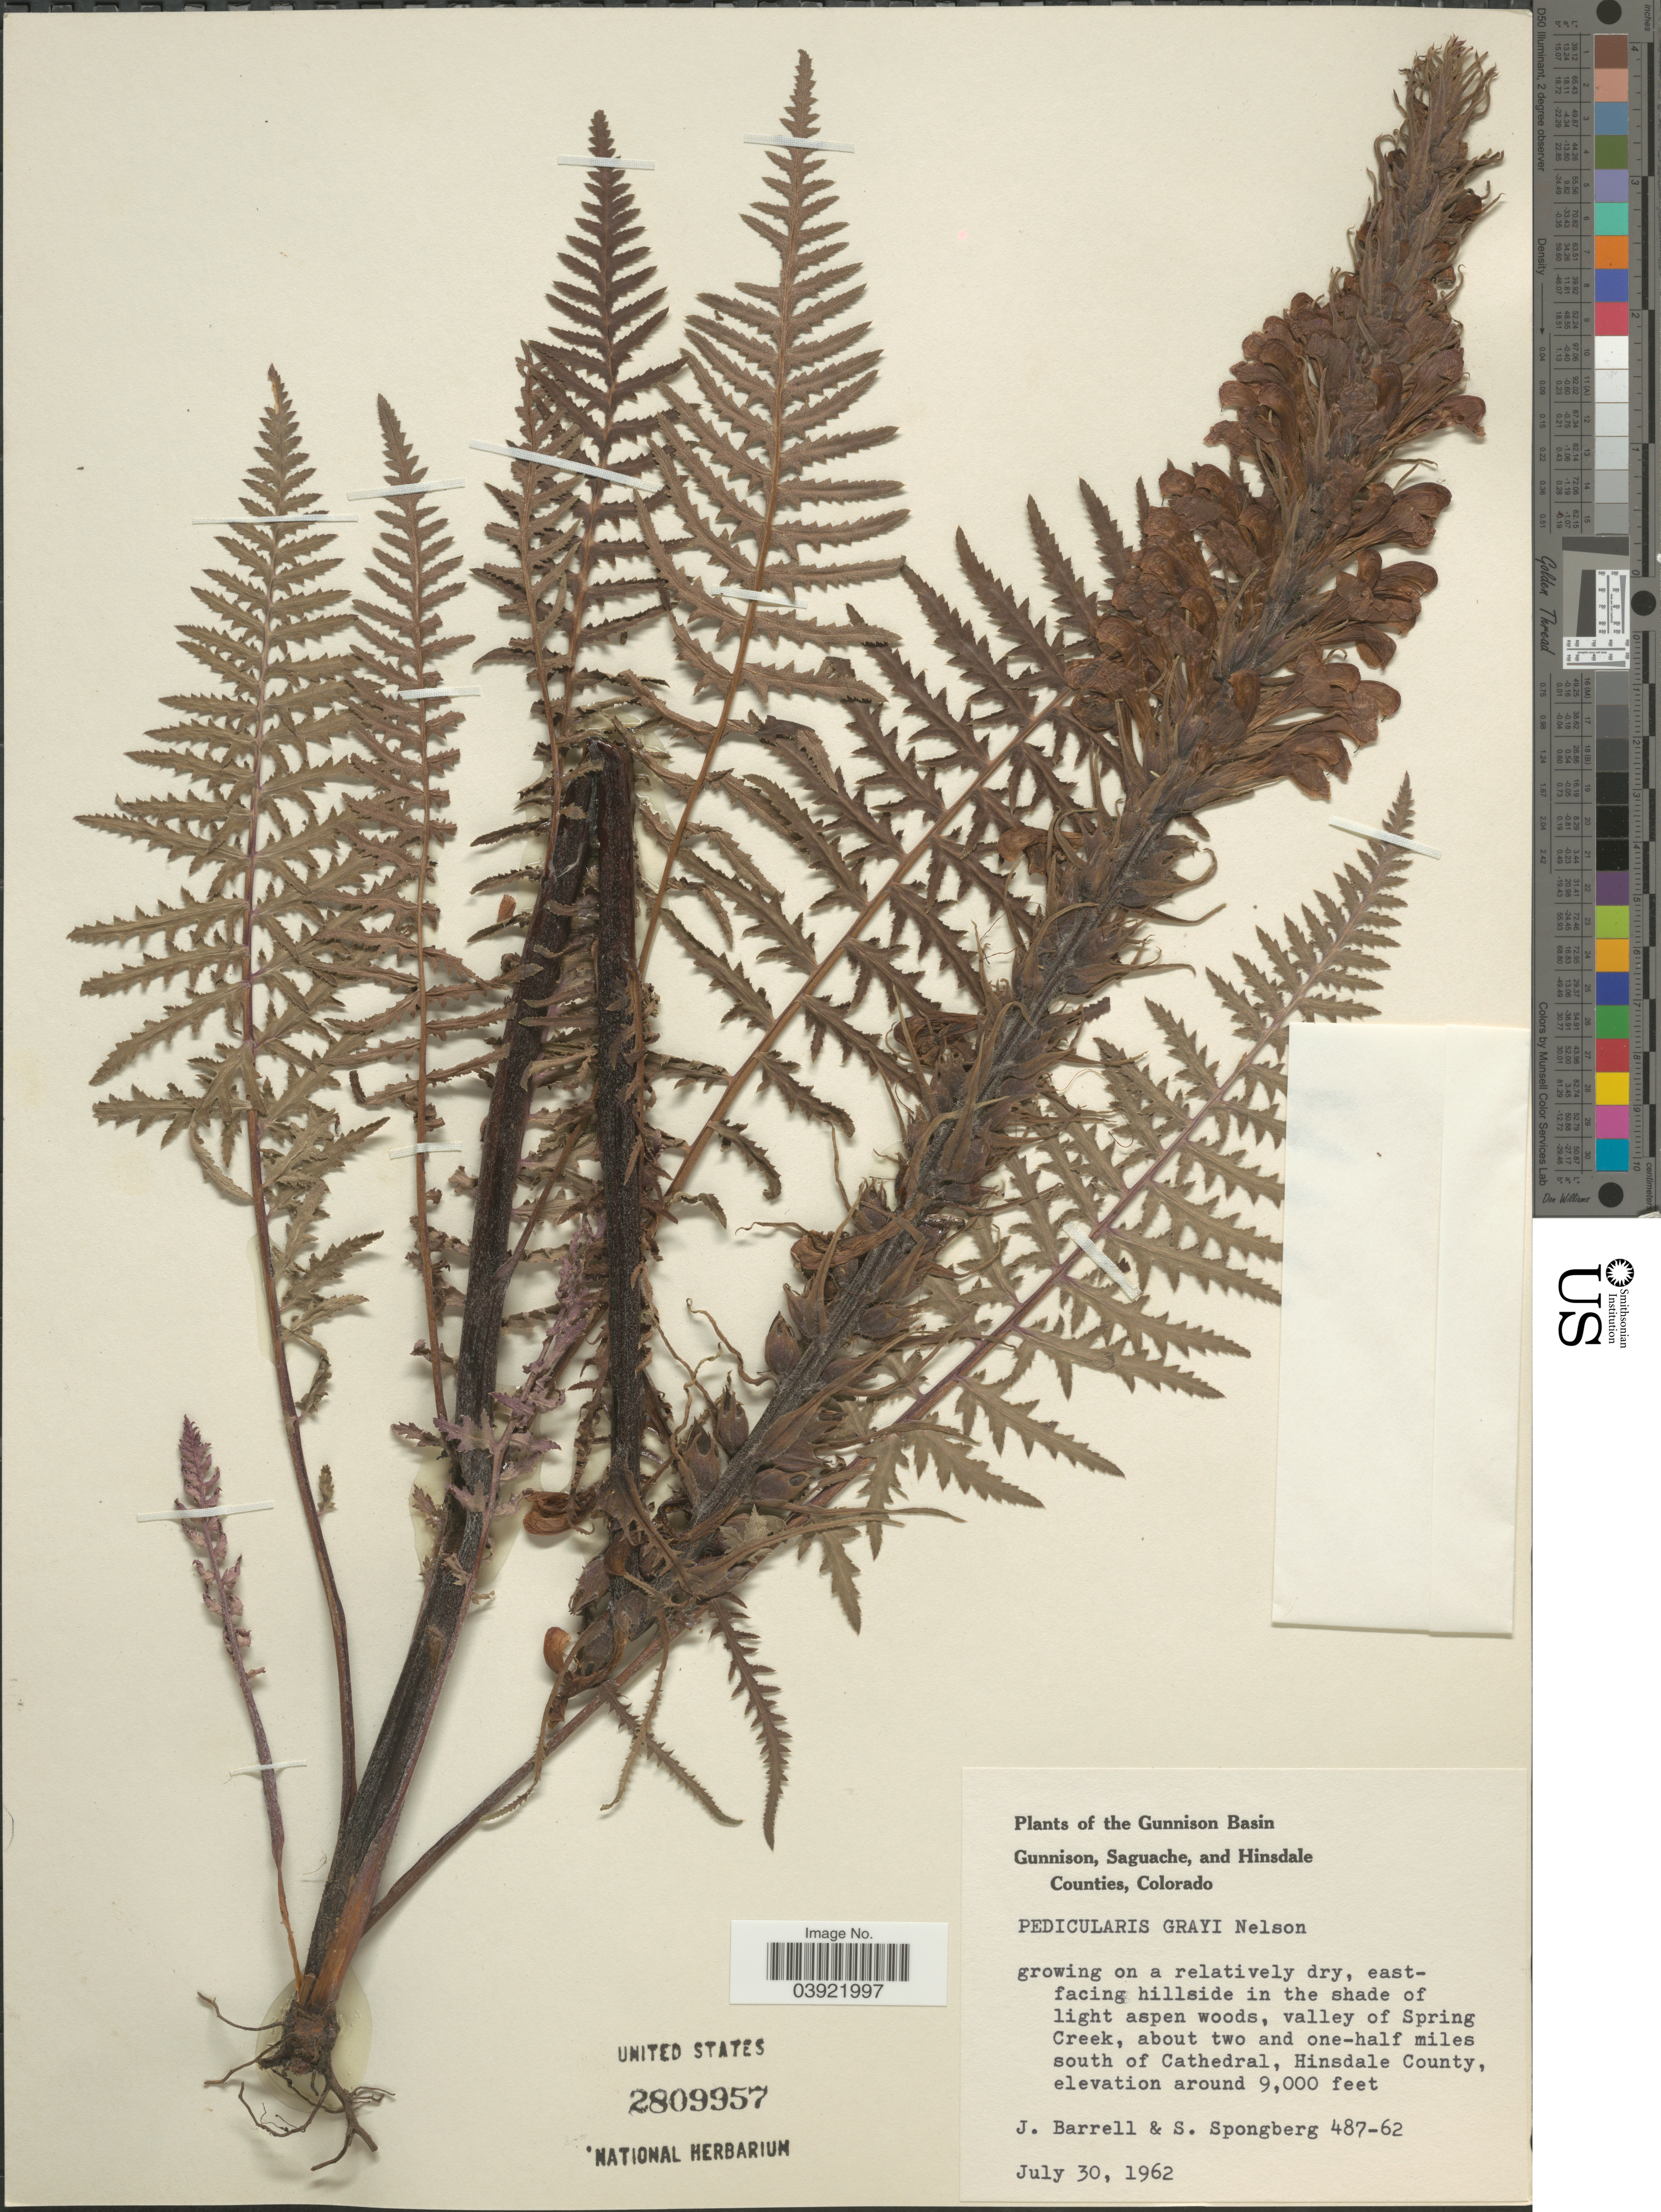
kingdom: Plantae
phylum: Tracheophyta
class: Magnoliopsida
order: Lamiales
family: Orobanchaceae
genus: Pedicularis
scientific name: Pedicularis grayi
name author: A. Nelson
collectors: J. Barrell & S. A.Spongberg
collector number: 487-62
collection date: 1962-07-30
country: United States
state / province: Colorado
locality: The Gunnison Basin. East-facing hillside in the shade of light aspen woods, valley of Spring Creek, about two and one-half miles south of Cathedral, Hinsdale County.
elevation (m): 2743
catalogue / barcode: US 2809957